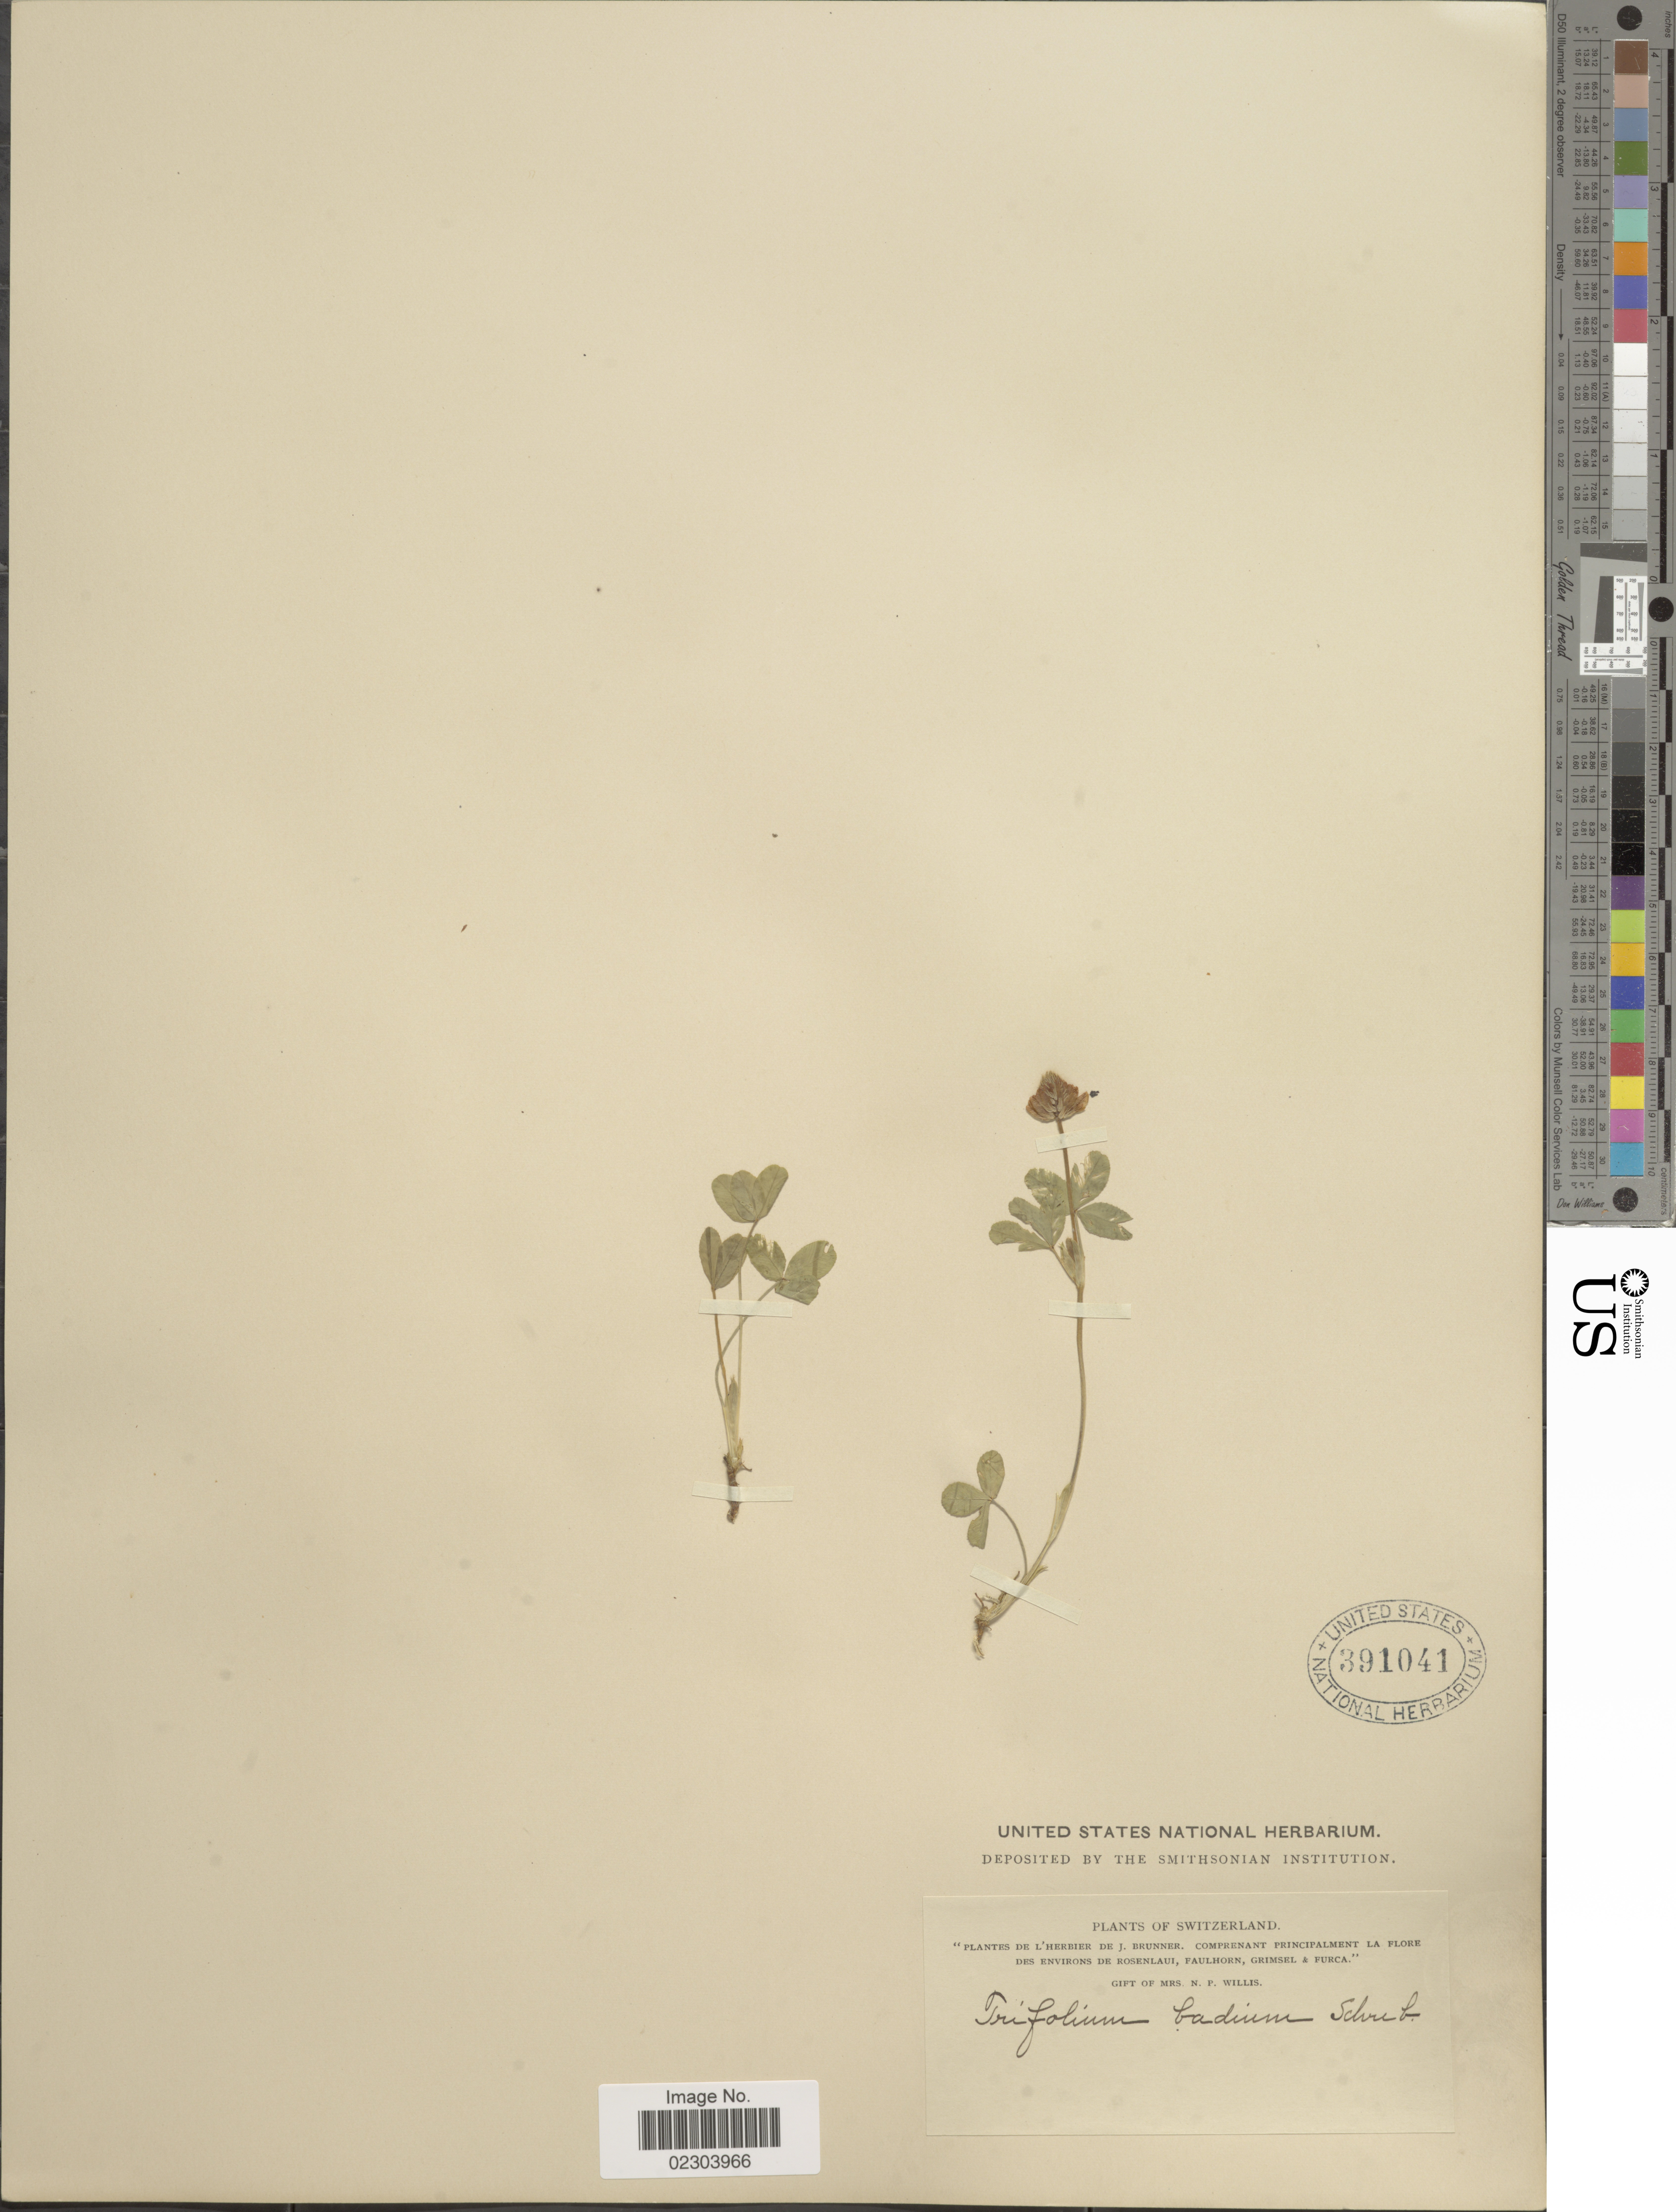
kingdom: Plantae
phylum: Tracheophyta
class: Magnoliopsida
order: Fabales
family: Fabaceae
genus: Trifolium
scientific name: Trifolium badium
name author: Schreb.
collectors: ex herb. J. Brunner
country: Switzerland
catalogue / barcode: US 391041